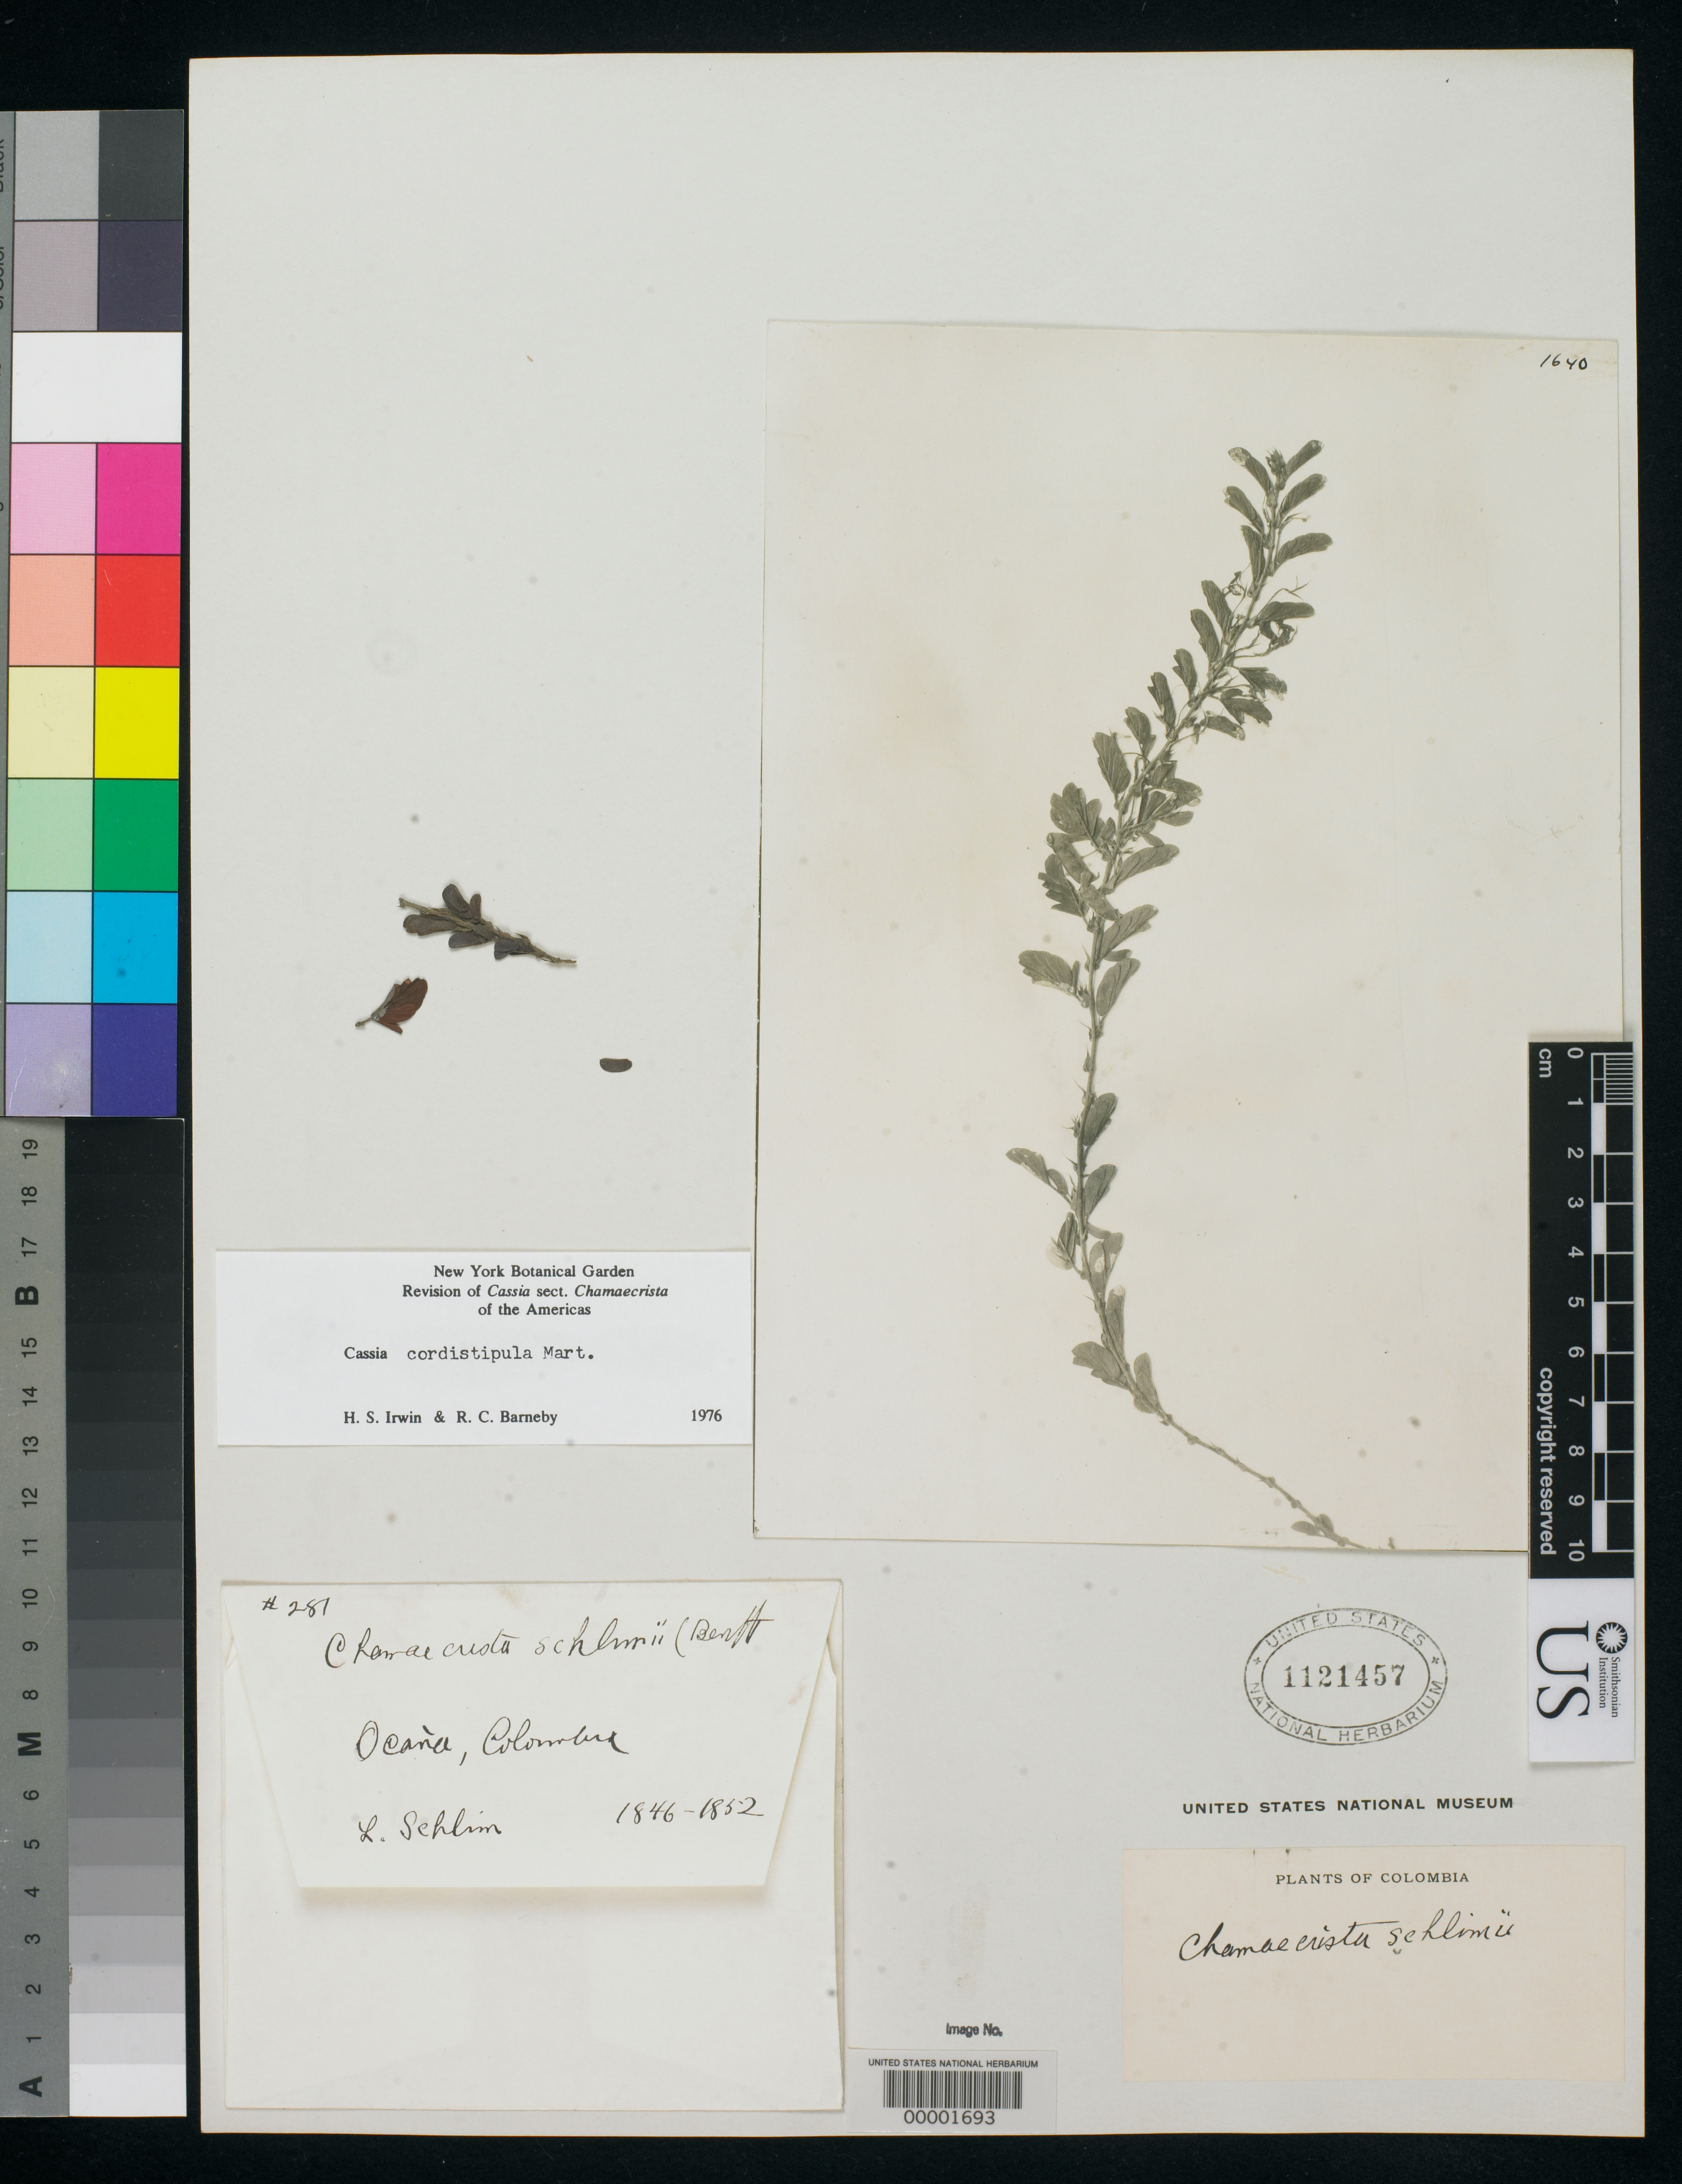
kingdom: Plantae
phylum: Tracheophyta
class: Magnoliopsida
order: Fabales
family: Fabaceae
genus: Cassia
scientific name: Cassia schlimii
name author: Benth.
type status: Type Fragment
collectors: L. Schlim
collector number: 281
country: Colombia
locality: Near Ocana.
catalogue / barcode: US 1121457